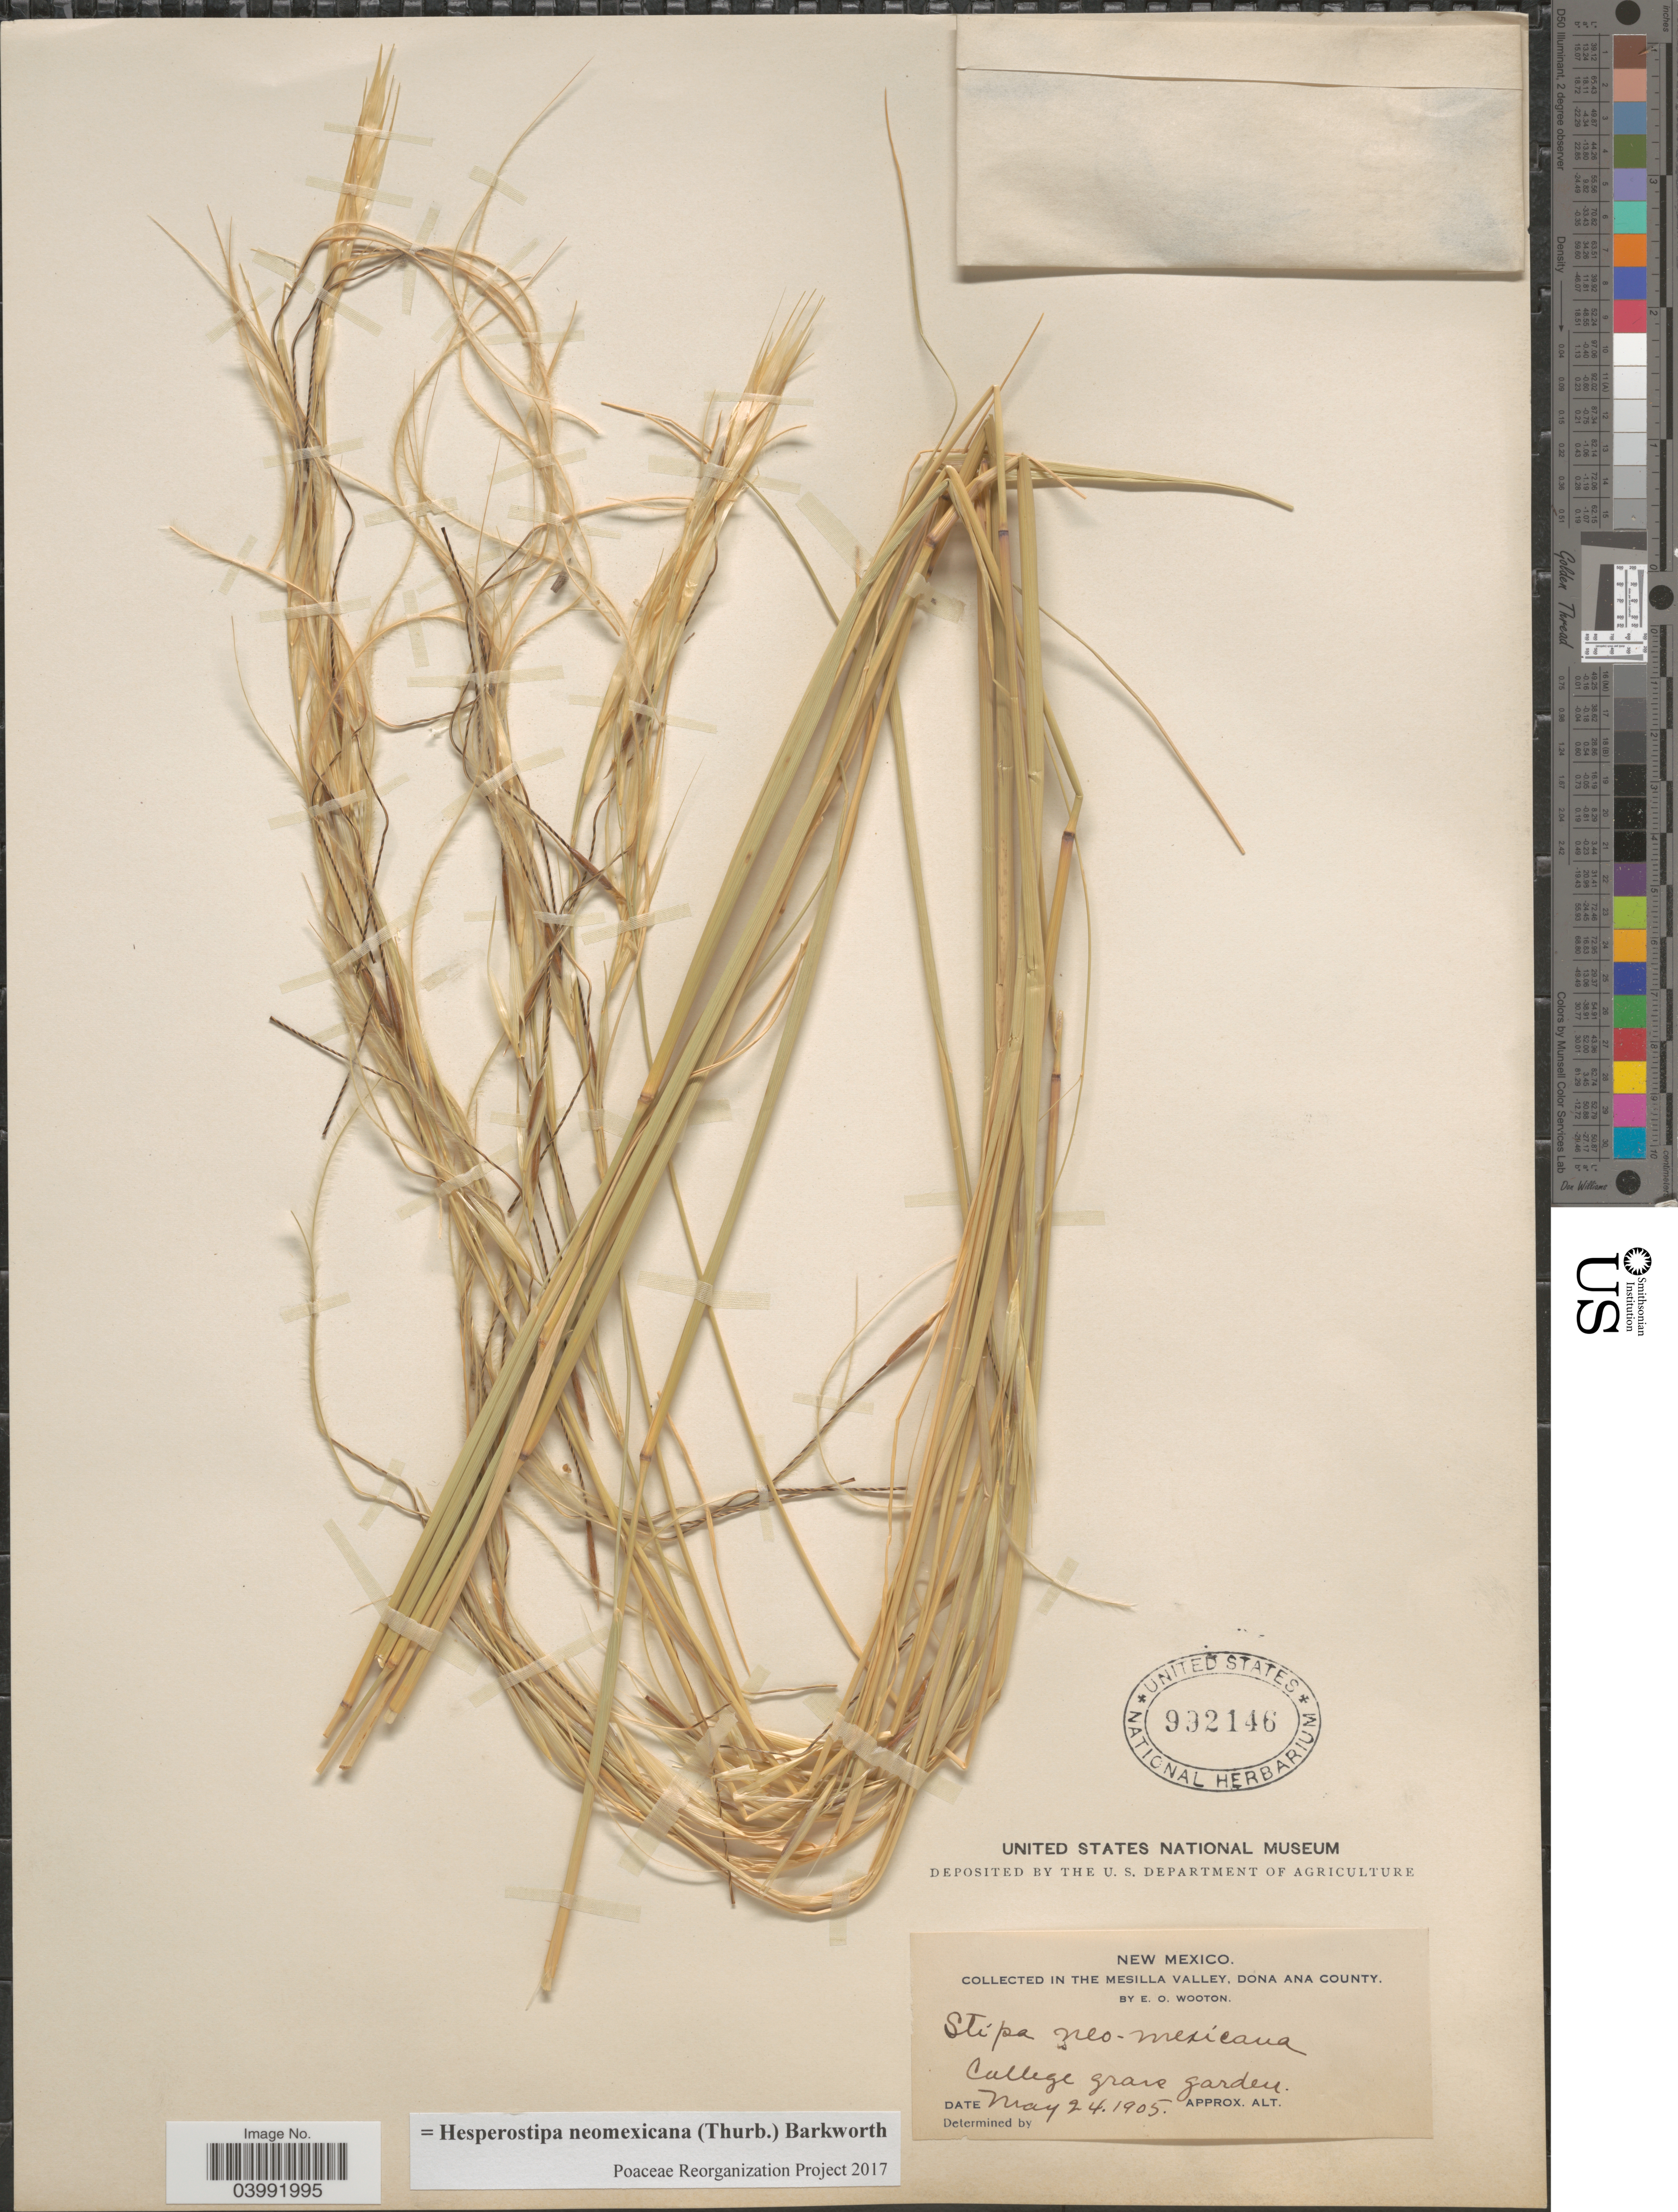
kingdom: Plantae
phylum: Tracheophyta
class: Liliopsida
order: Poales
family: Poaceae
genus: Hesperostipa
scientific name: Hesperostipa neomexicana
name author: (Thurb.) Barkworth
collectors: E. O. Wooton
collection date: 1905-05-24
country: United States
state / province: New Mexico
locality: In the Mesilla Valley, Dona Ana County. College grave garden.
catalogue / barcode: US 992146